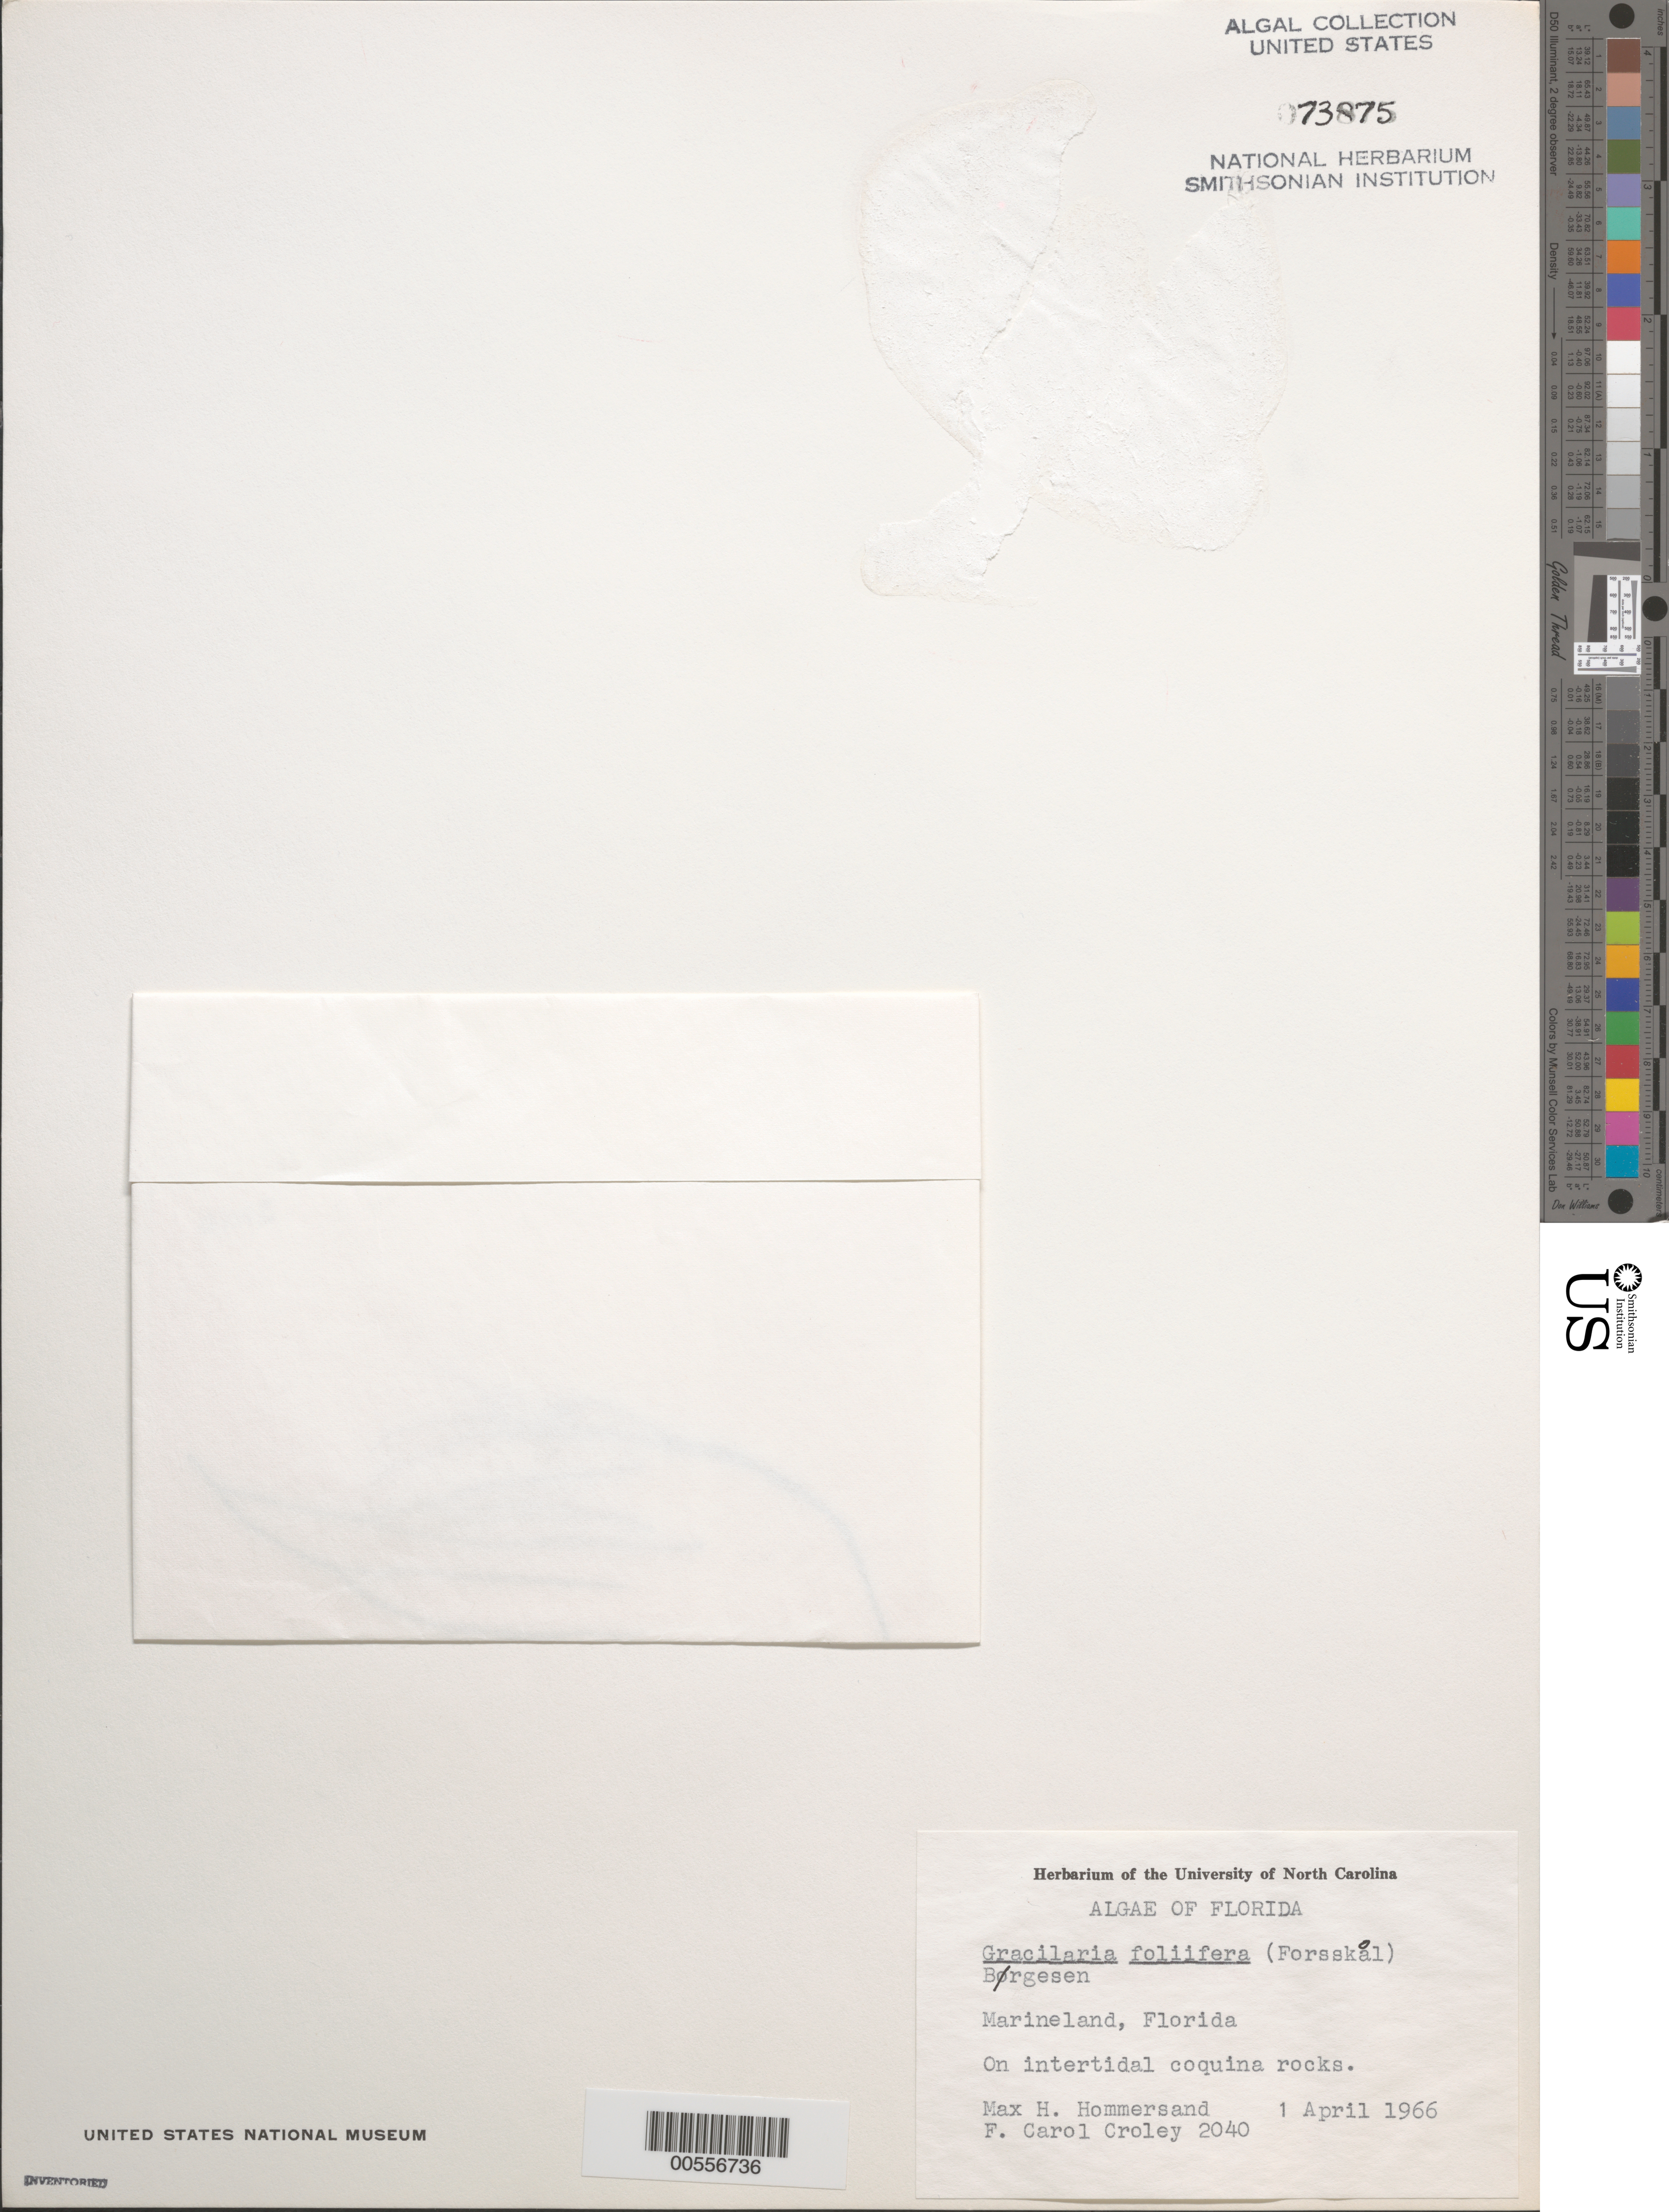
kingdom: Plantae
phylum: Rhodophyta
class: Florideophyceae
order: Gracilariales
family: Gracilariaceae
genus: Gracilaria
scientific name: Gracilaria foliifera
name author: (Forssk.) Børgesen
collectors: M. H. Hommersand & F. C. Croley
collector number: FCC 2040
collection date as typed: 01 Apr 1966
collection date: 1966-04-01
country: United States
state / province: Florida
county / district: Saint Johns County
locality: Marineland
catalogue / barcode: US 73875